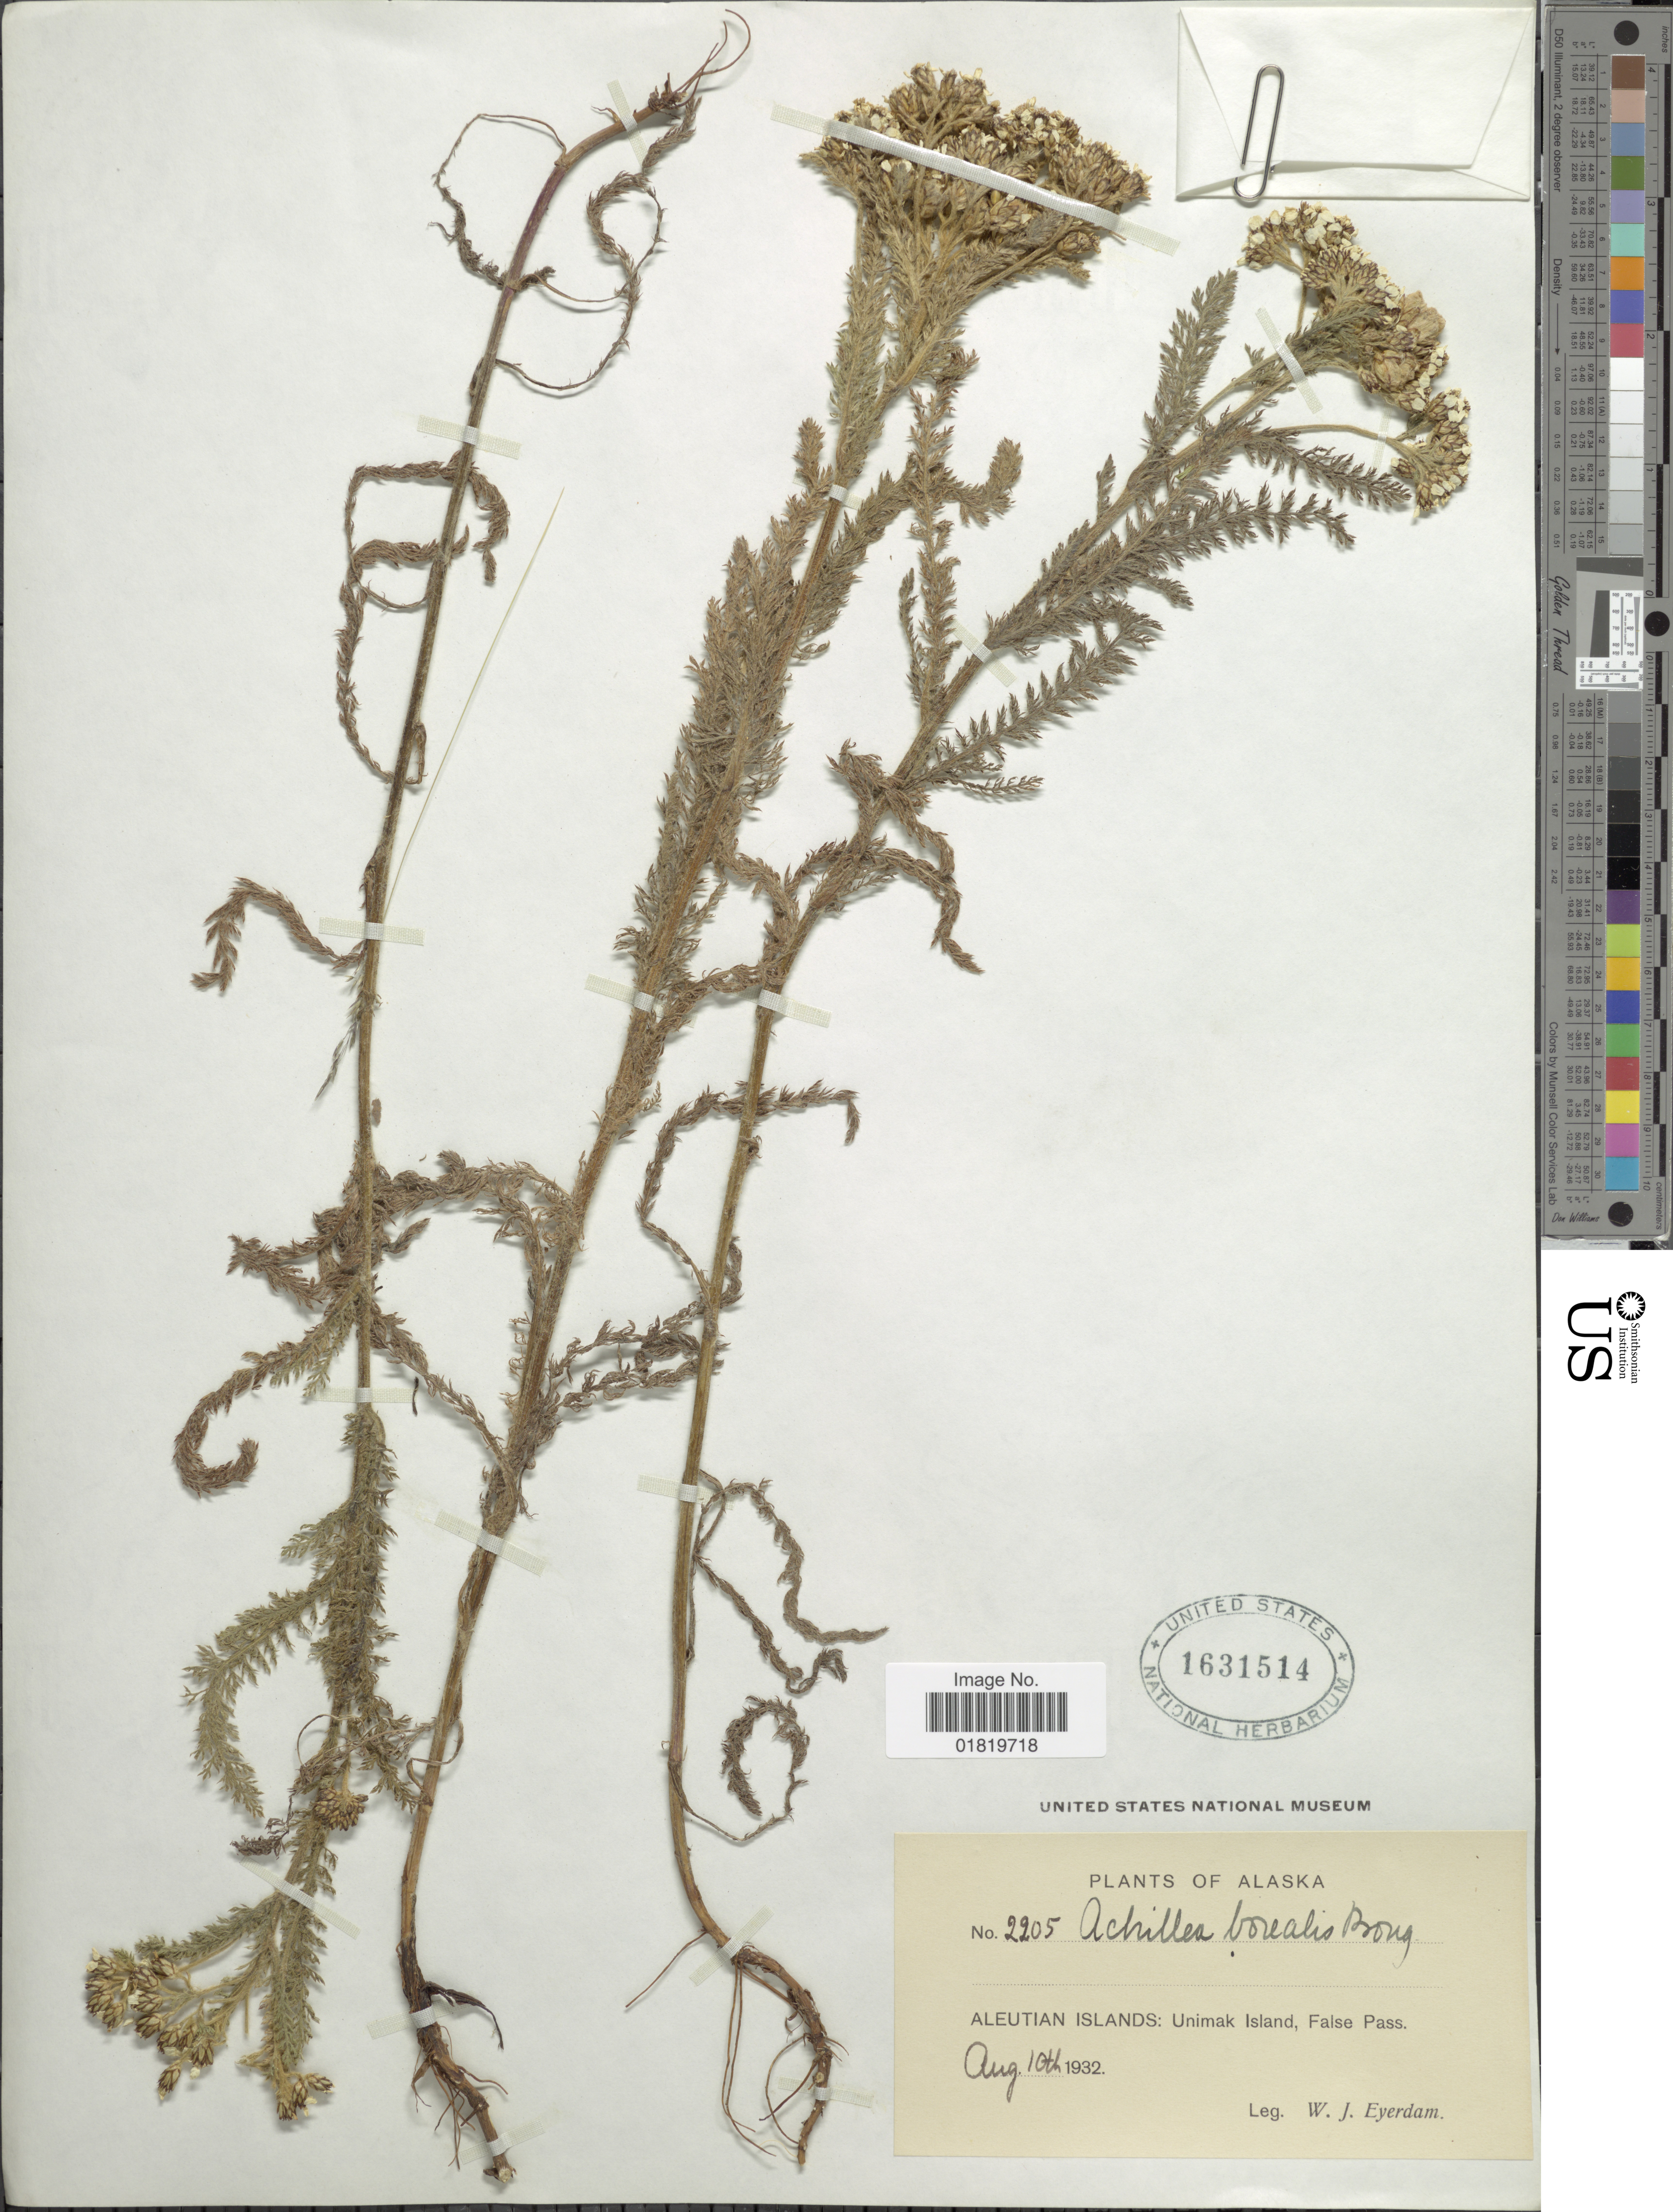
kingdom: Plantae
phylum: Tracheophyta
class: Magnoliopsida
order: Asterales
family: Asteraceae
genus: Achillea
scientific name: Achillea borealis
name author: Bong.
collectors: W. J. Eyerdam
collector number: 2205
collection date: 1932-08-10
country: United States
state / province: Alaska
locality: Aleutian Islands: Unimak Island, False Pass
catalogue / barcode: US 1631514